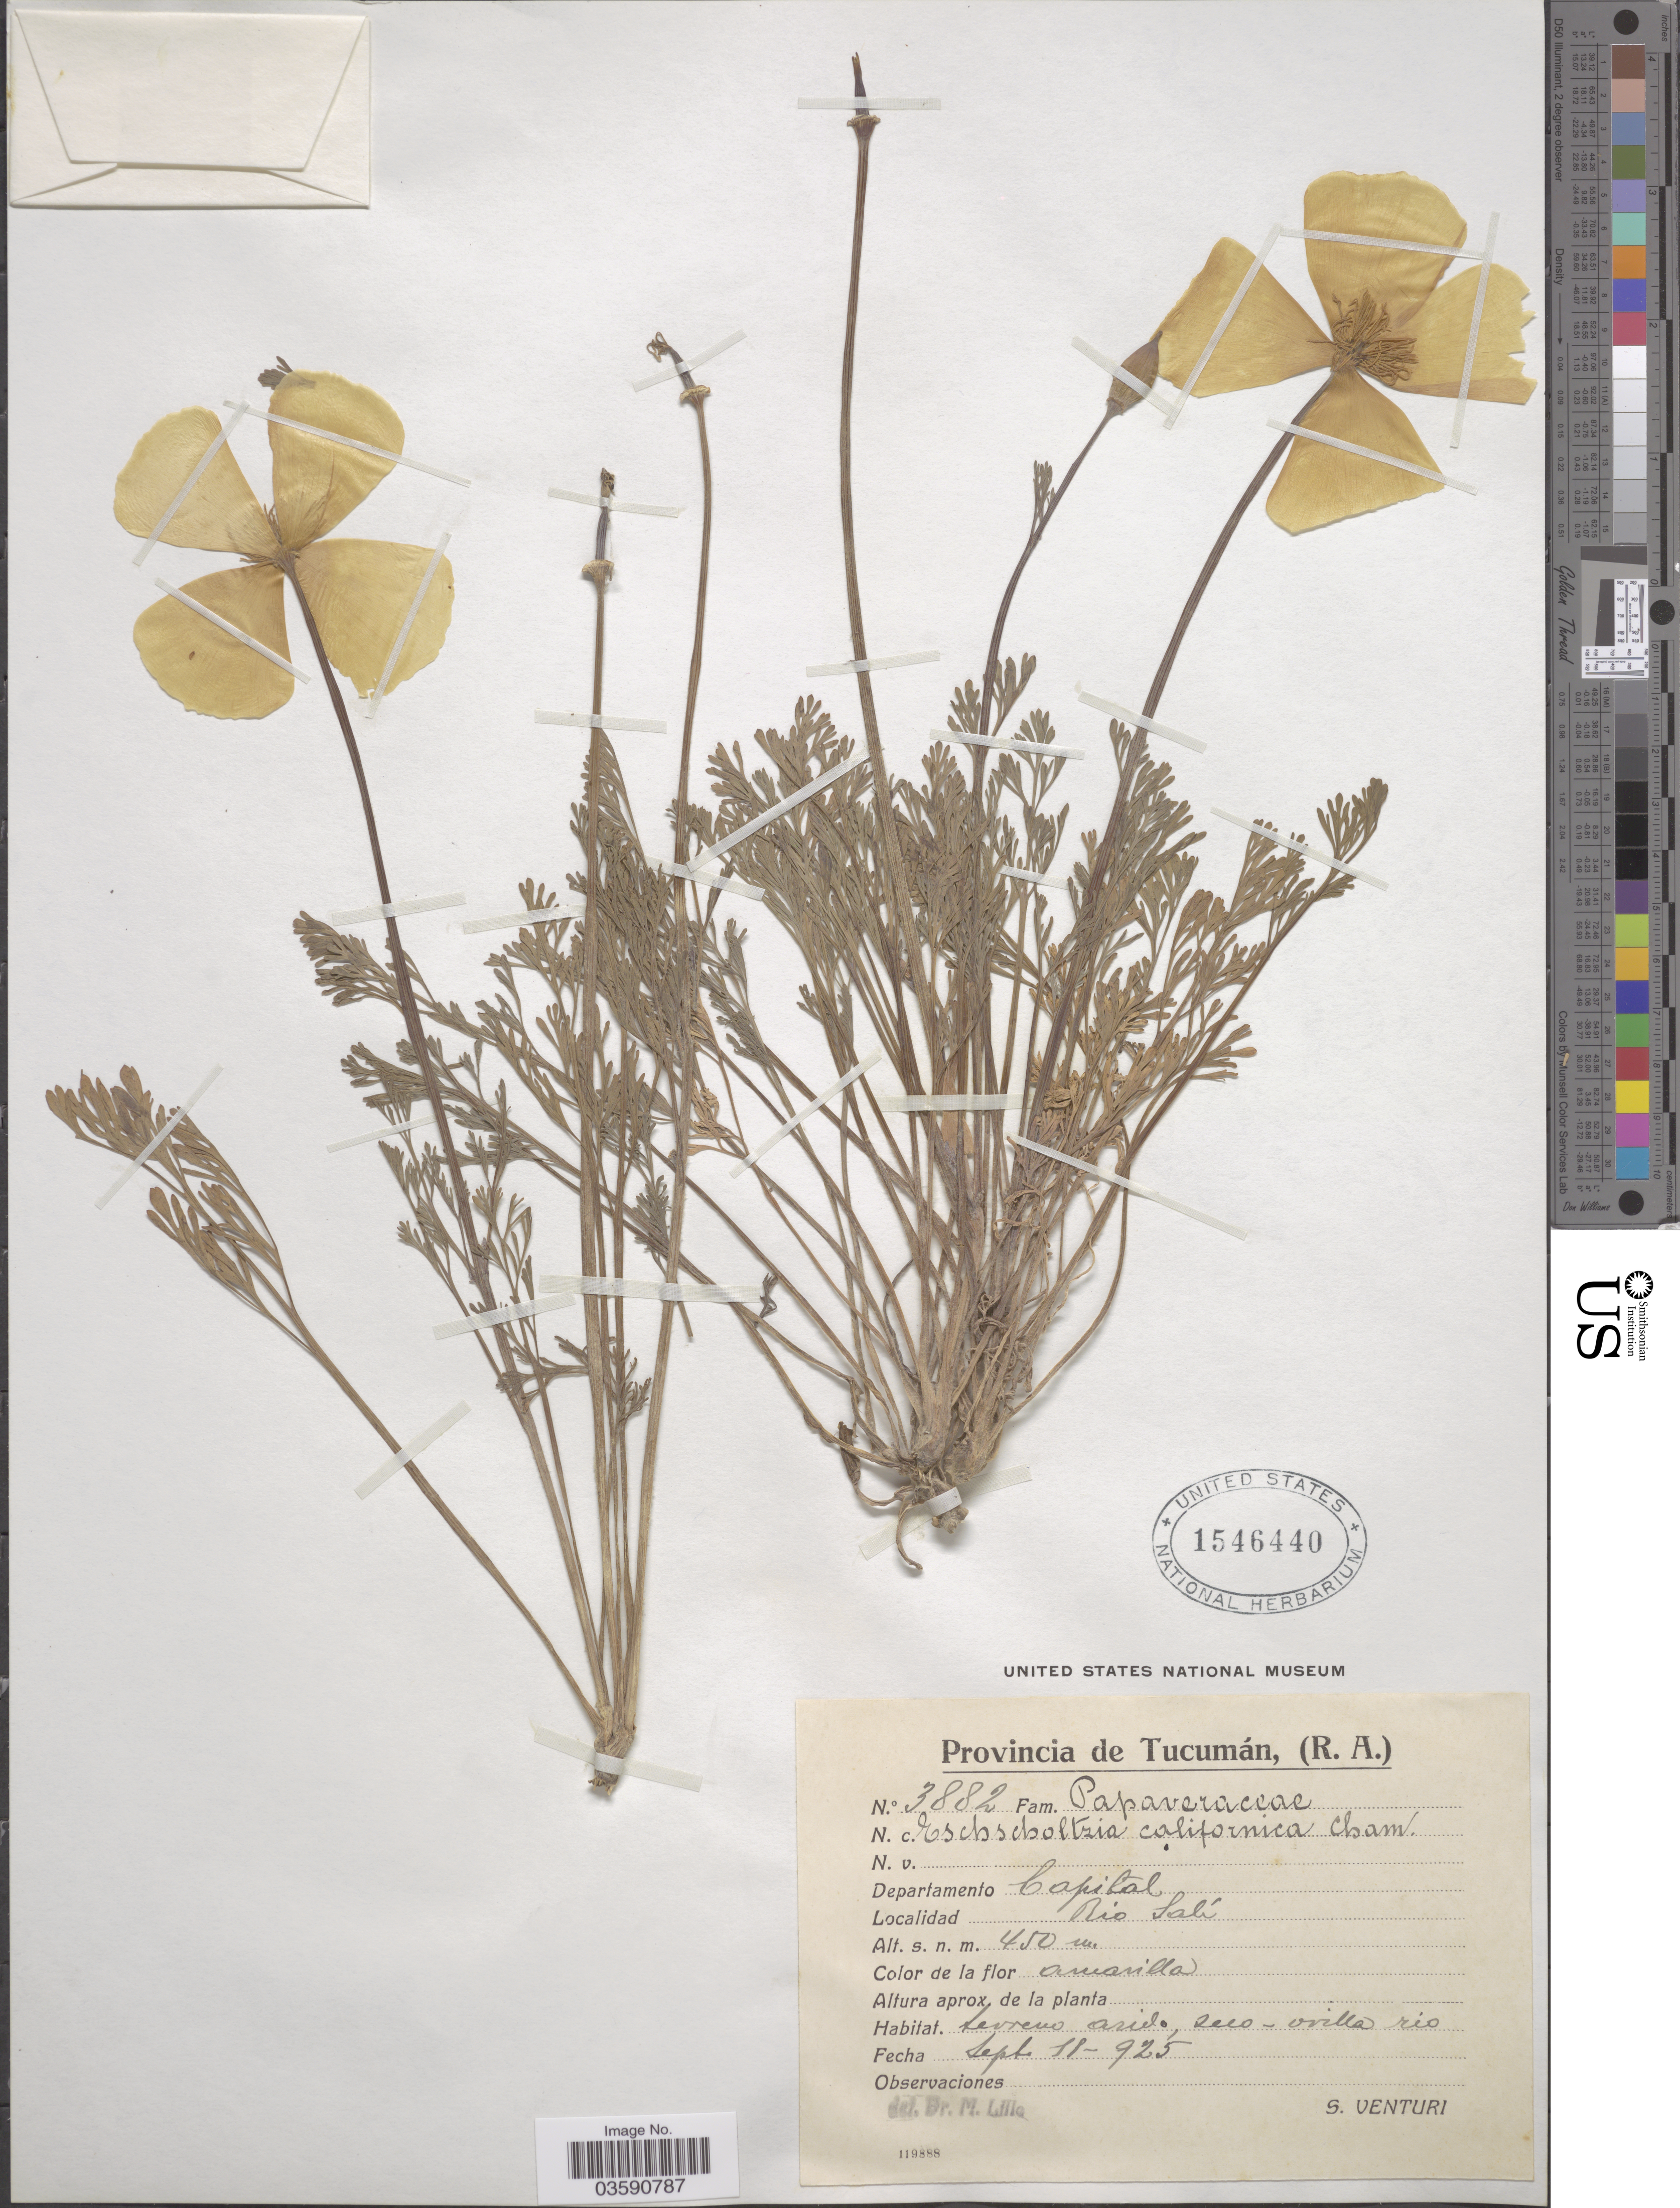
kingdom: Plantae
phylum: Tracheophyta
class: Magnoliopsida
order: Ranunculales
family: Papaveraceae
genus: Eschscholzia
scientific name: Eschscholzia californica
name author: Cham.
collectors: S. Venturi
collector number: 3882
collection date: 1925-09-18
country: Argentina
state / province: Tucuman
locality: Departamento Capital. Rio Salí.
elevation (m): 450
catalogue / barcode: US 1546440